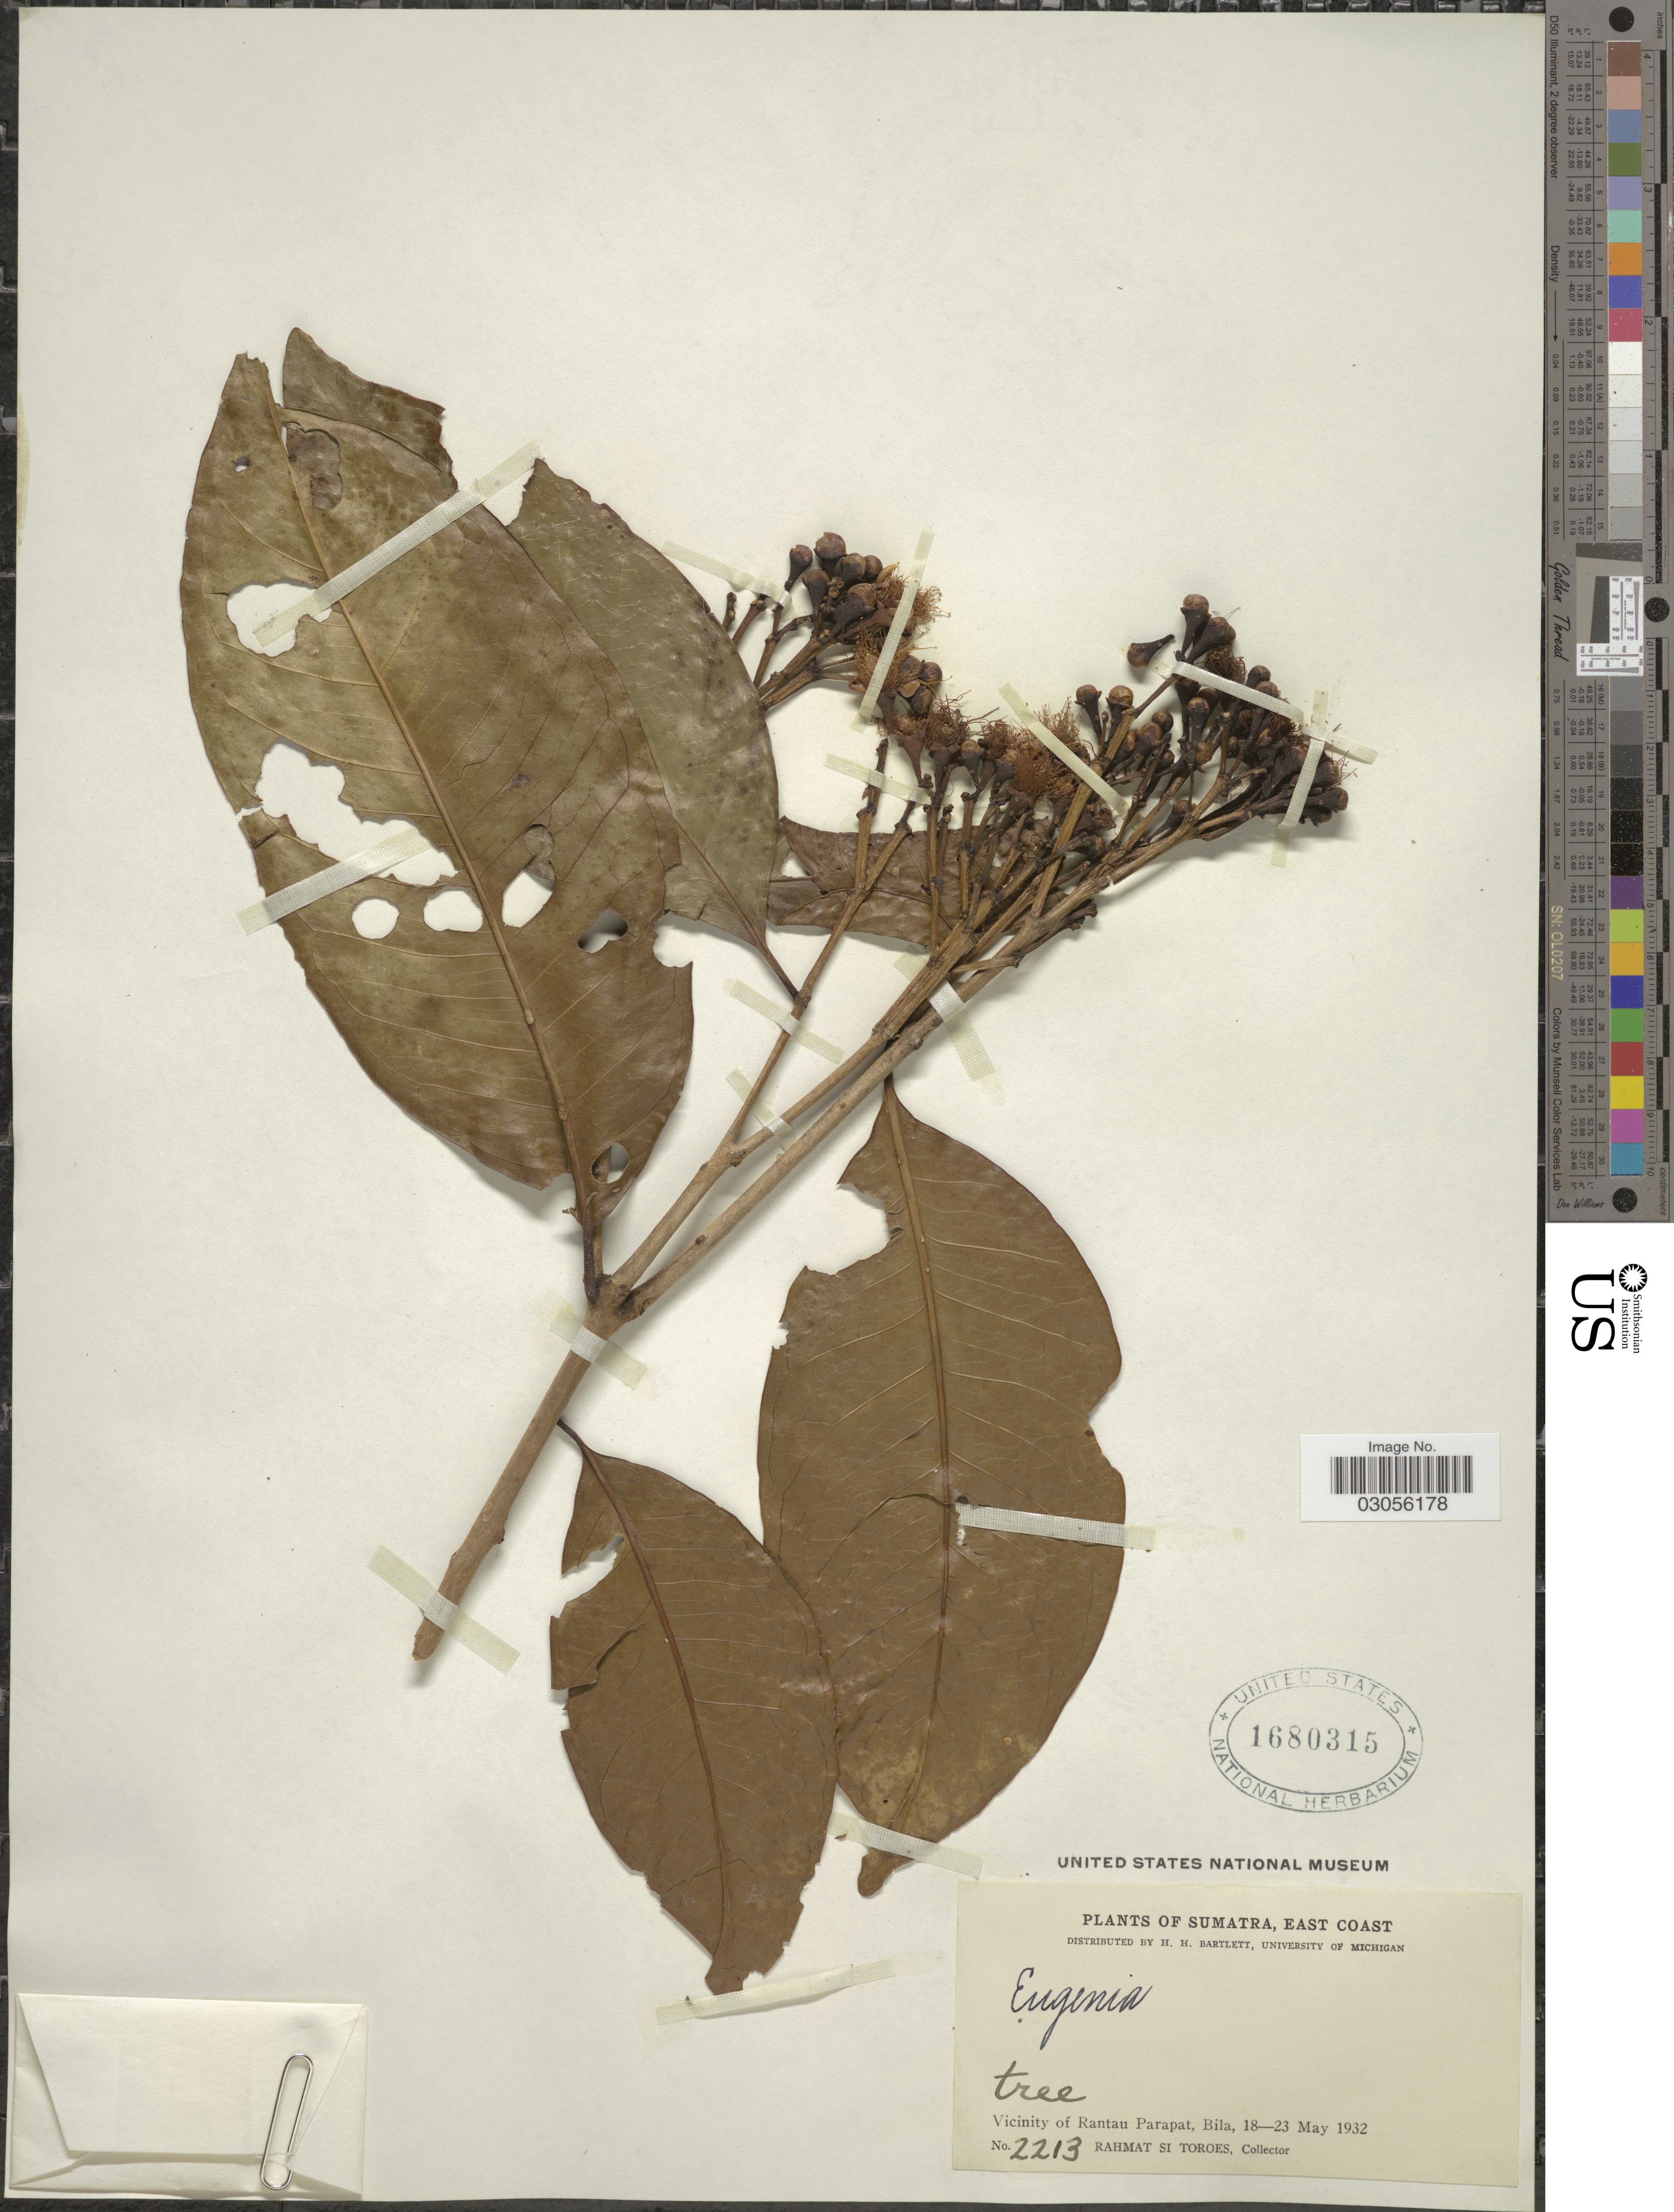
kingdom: Plantae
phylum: Tracheophyta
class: Magnoliopsida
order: Myrtales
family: Myrtaceae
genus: Syzygium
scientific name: Syzygium sp.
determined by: Strong, M. T., (US), Smithsonian Institution - National Museum of Natural History (UNITED STATES)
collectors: Rahmat Si Boeea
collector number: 2213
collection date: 1932-05-18/1932-05-23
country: Indonesia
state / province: Sumatra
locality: Sumatra, East Coast. Vicinity of Rantau Parapat, Bila.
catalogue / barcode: US 1680315